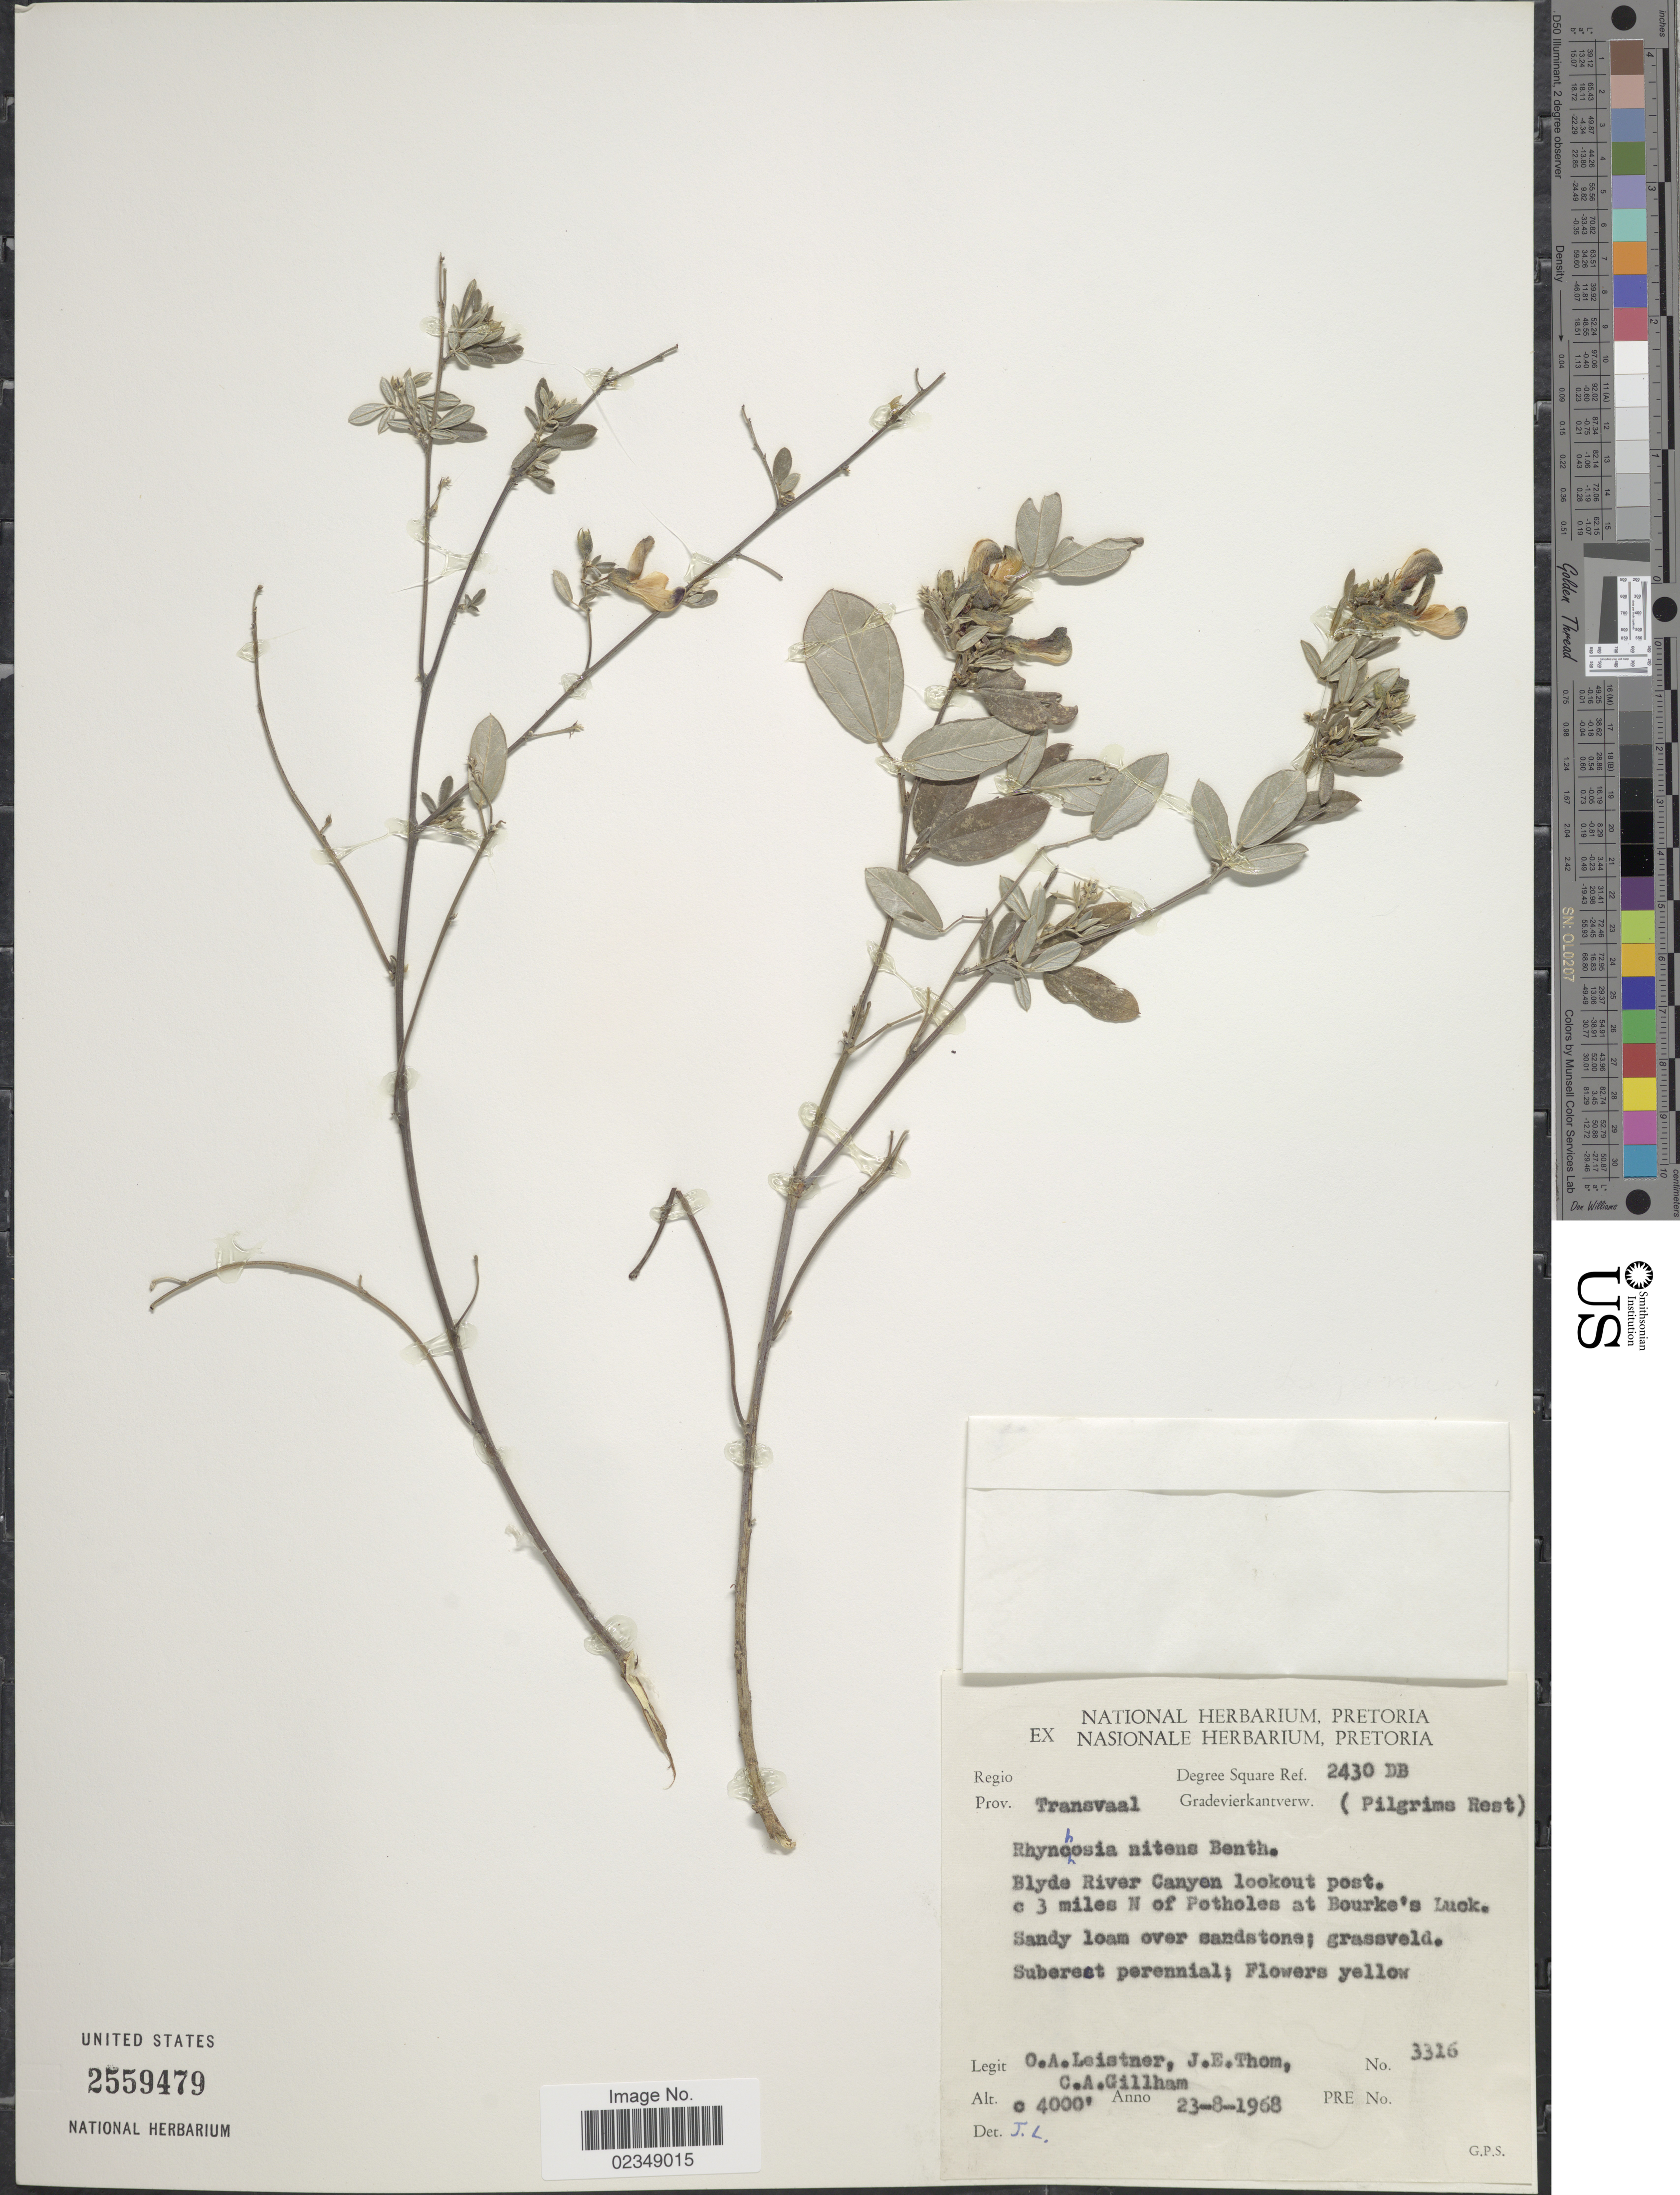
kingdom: Plantae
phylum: Tracheophyta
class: Magnoliopsida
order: Fabales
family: Fabaceae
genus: Rhynchosia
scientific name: Rhynchosia nitens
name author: Benth. ex Harv.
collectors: O. A. Leistner, J. Thom & C. Gillham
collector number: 3316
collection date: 1968-08-23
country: South Africa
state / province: Mpumalanga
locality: Prov. Transvaal, Blyde River Canyon lookout post, c. 3 miles N of Potholes at Bourke's Luck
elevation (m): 1219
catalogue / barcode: US 2559479